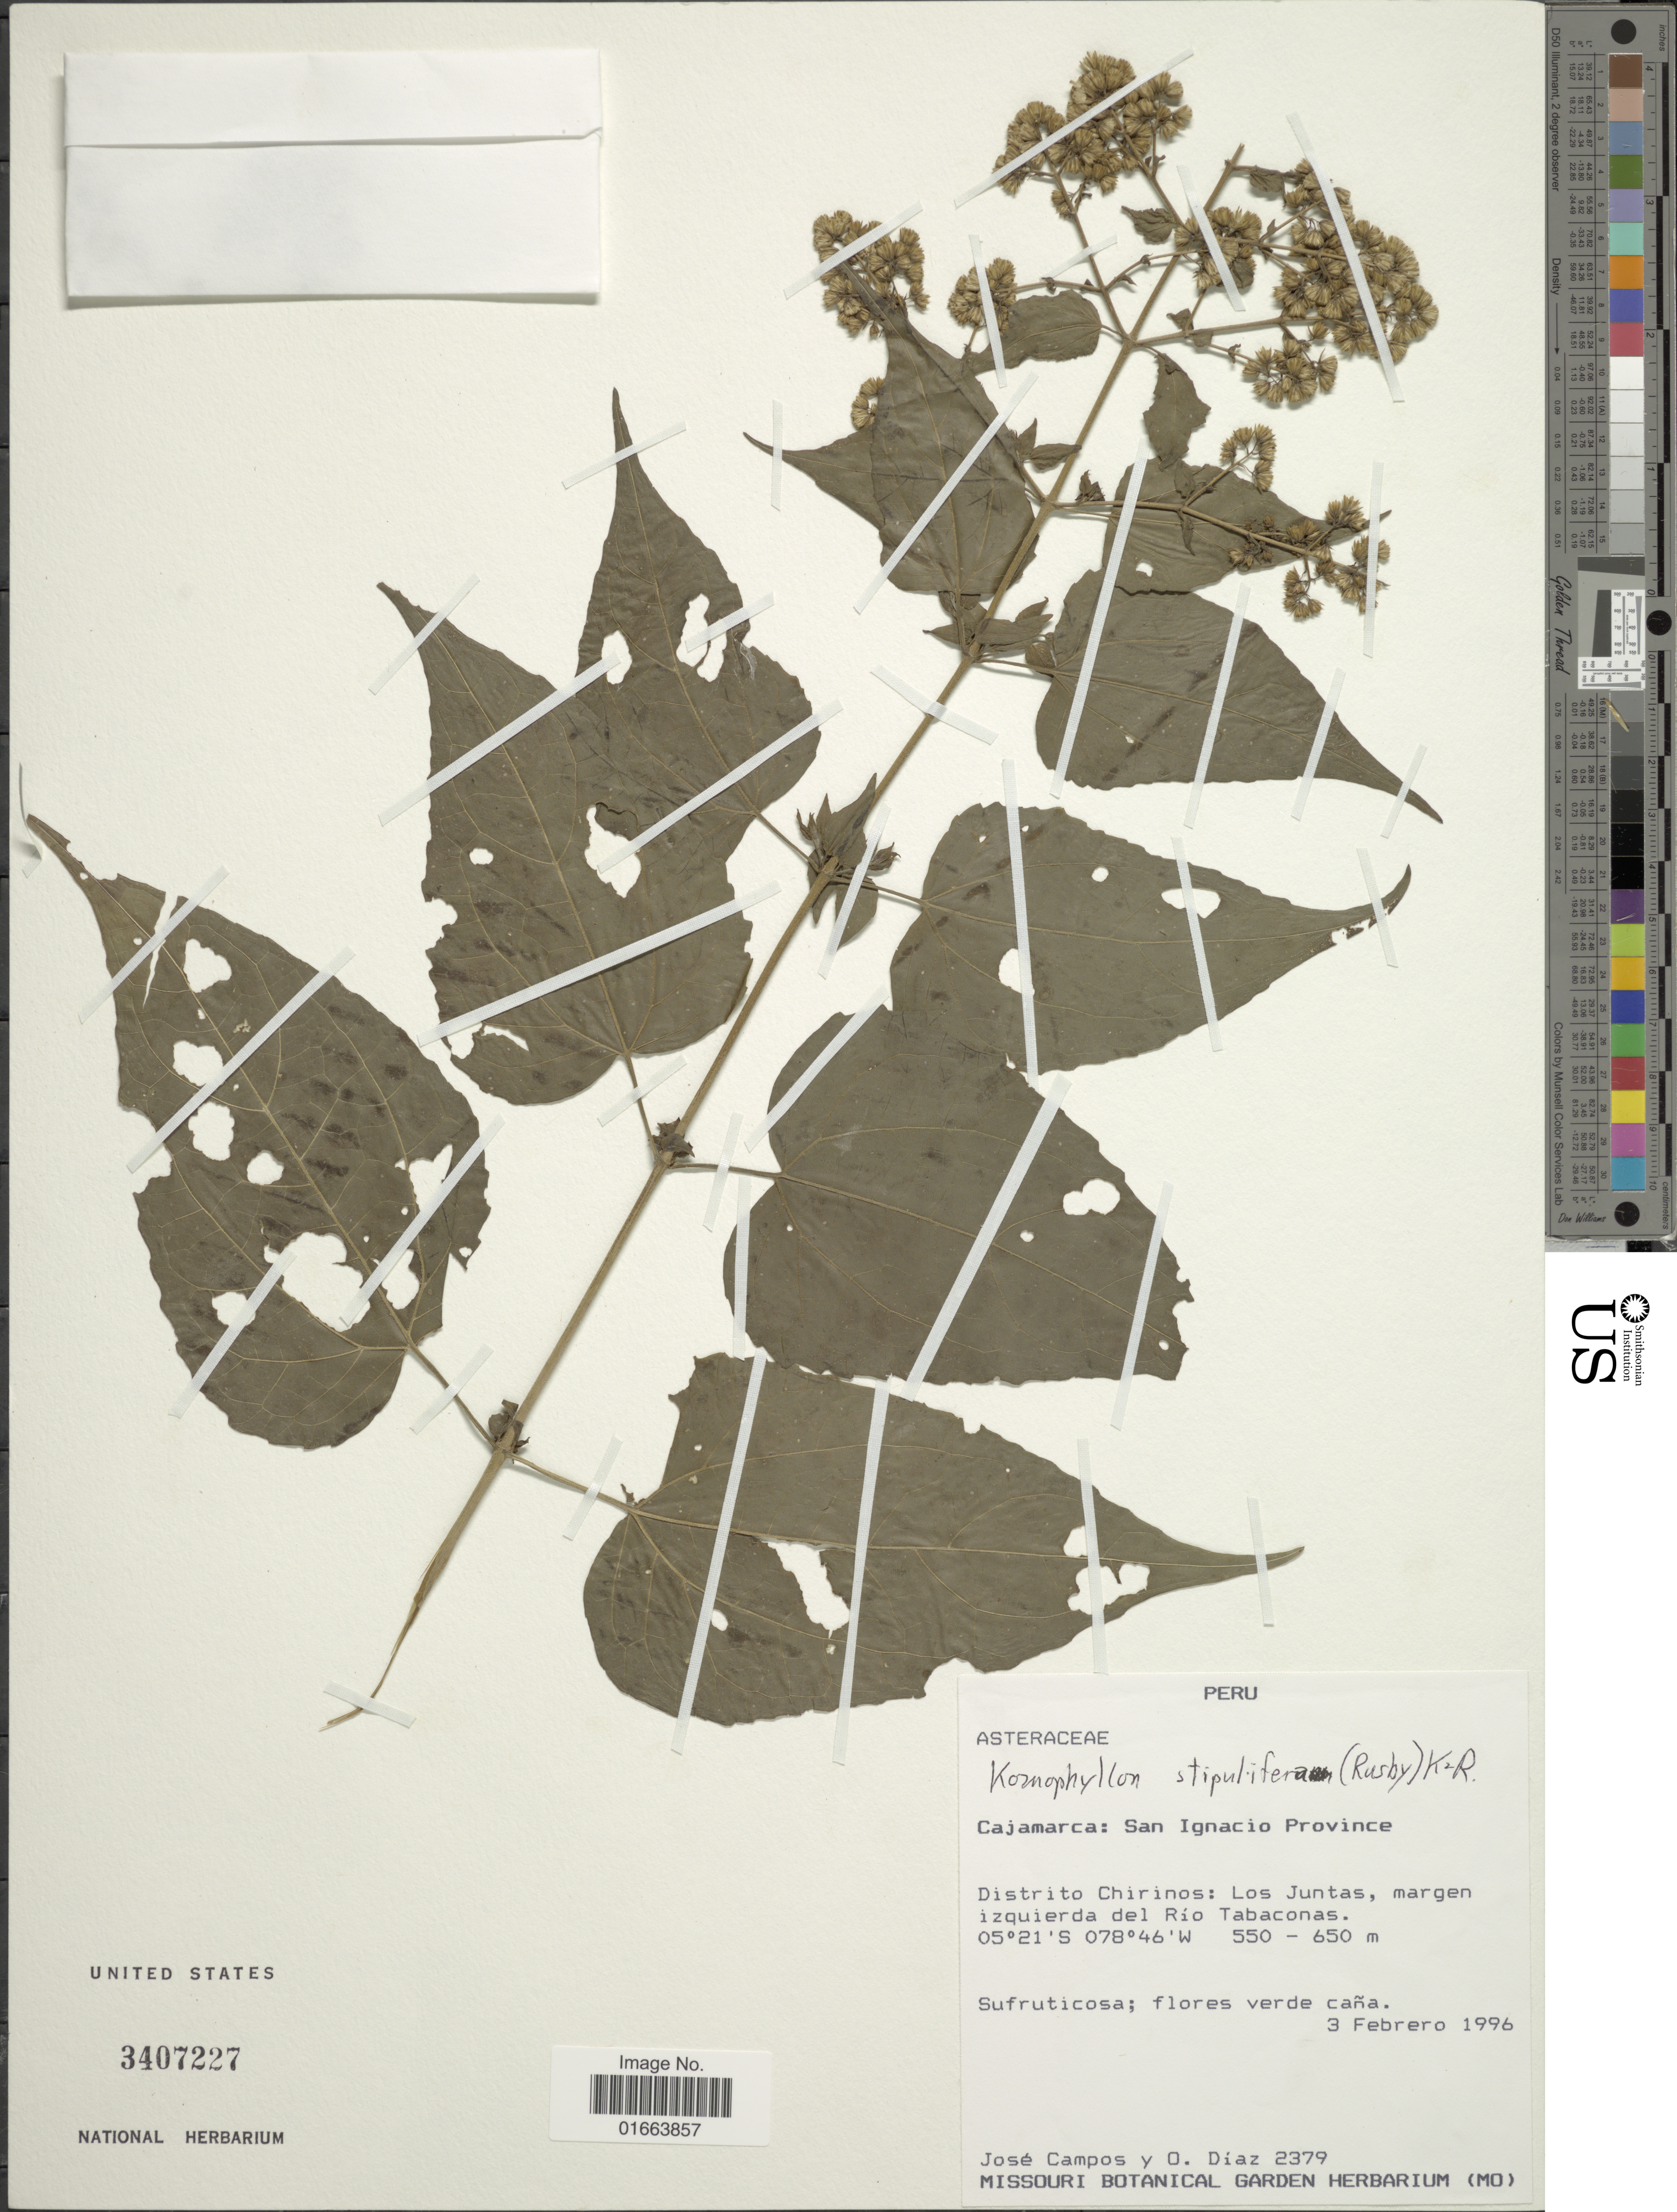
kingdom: Plantae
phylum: Tracheophyta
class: Magnoliopsida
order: Asterales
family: Asteraceae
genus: Koanophyllon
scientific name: Koanophyllon stipulifera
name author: (Rusby) R.M. King & H. Rob.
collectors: J. Campos & O. Diaz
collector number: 2379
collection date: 1996-02-03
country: Peru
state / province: Cajamarca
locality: San Ignacio Province. Distrito Chirinos: Los Juntes, margen izquierda del Río Tabacones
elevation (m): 550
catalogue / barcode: US 3407227